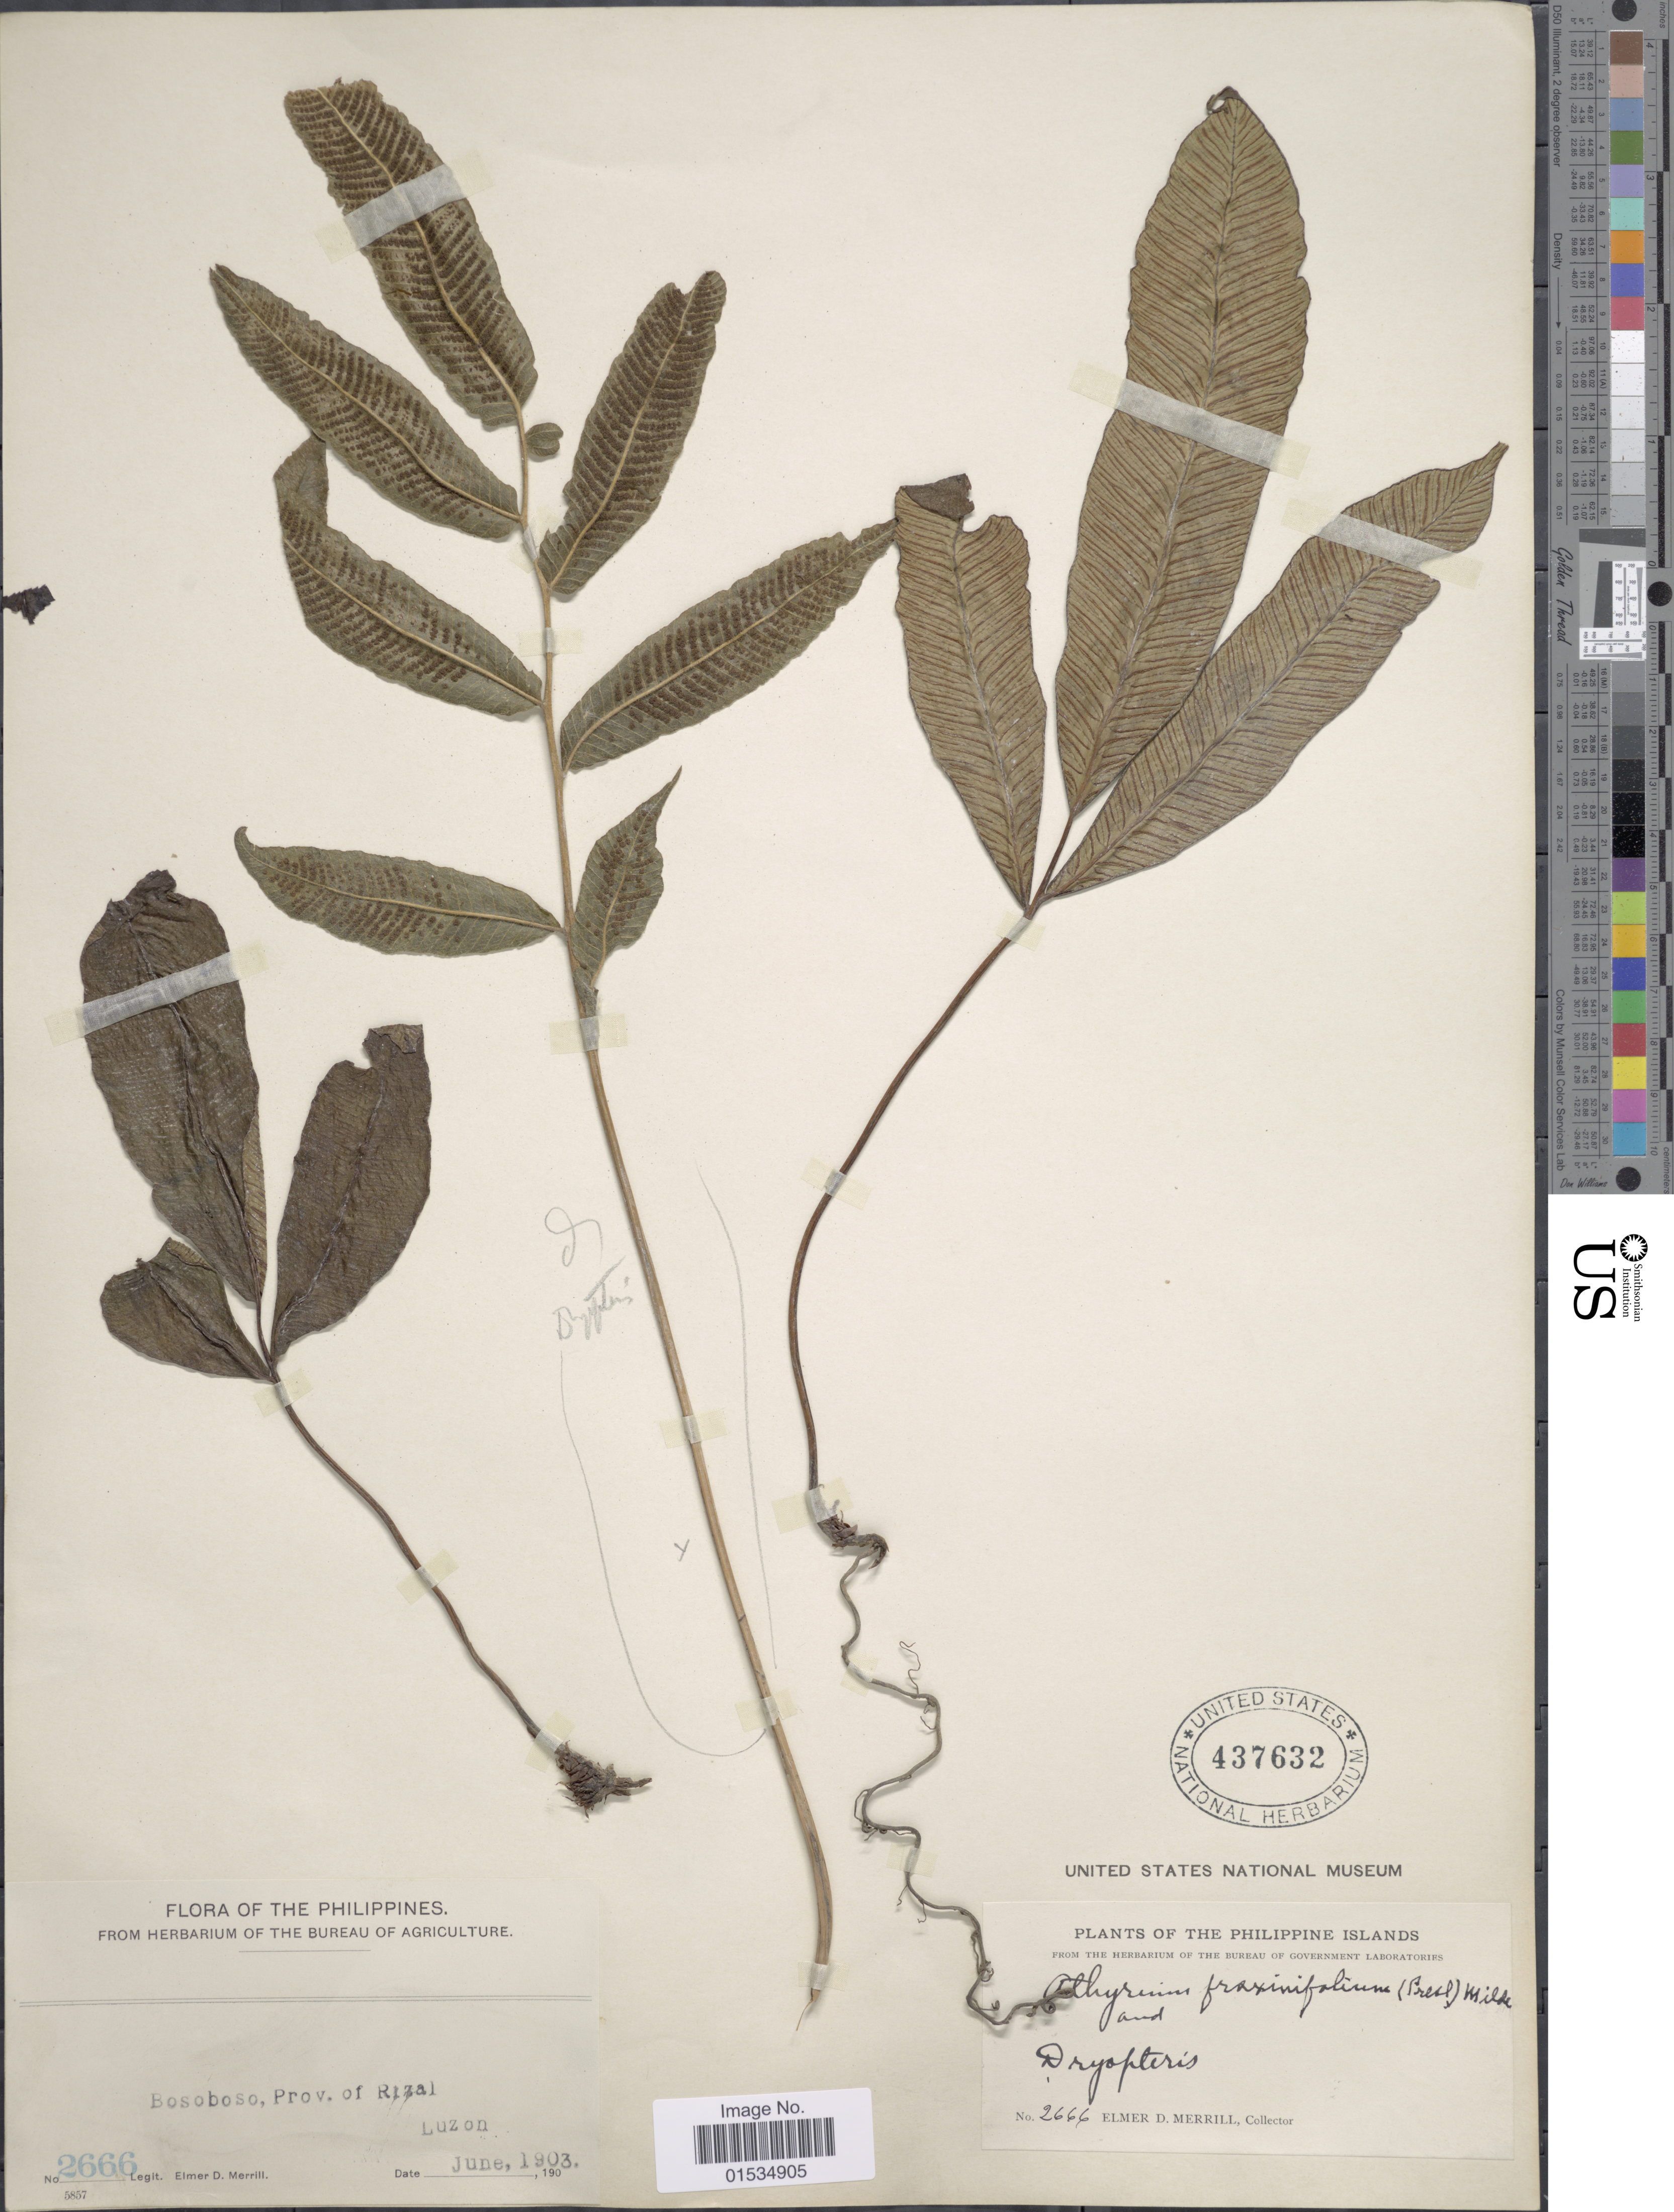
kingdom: Plantae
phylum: Tracheophyta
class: Polypodiopsida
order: Polypodiales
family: Athyriaceae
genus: Diplazium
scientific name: Diplazium fraxinifolium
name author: C. Presl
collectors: E. D. Merrill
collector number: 2666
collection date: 1903-06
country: Philippines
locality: Bosoboso, Prov. of Rizal, Luzon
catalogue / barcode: US 437632